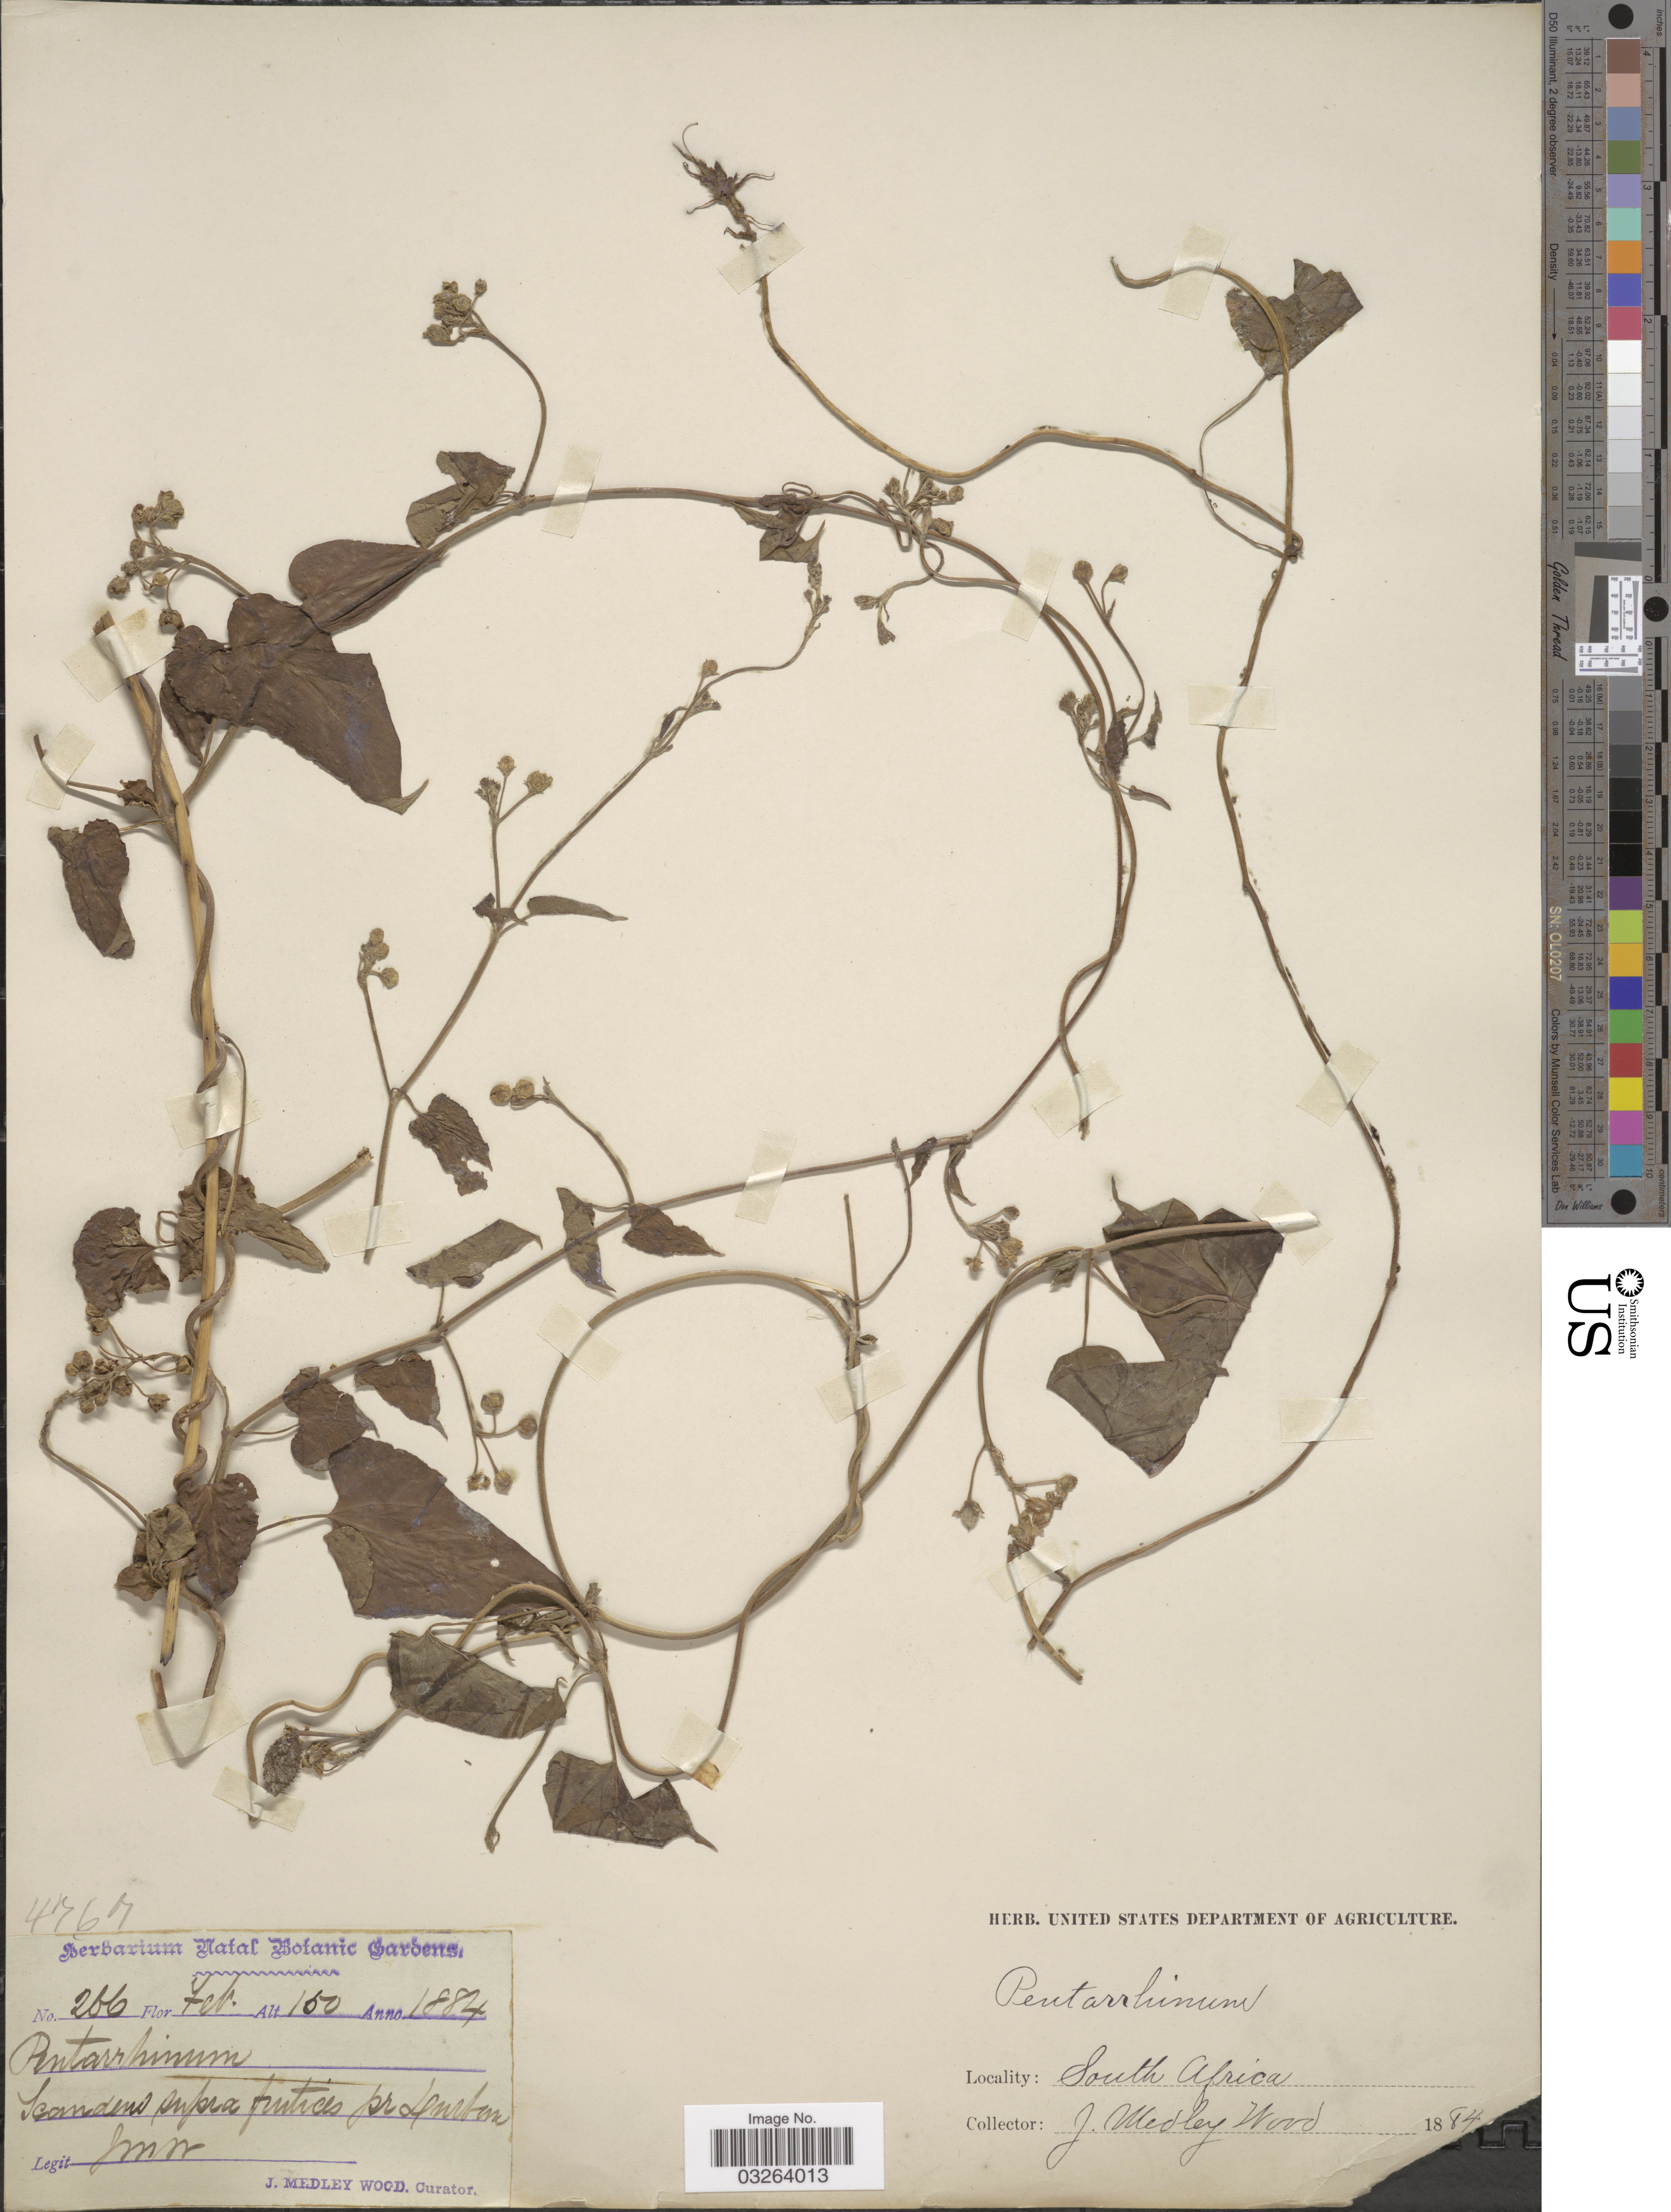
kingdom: Plantae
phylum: Tracheophyta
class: Magnoliopsida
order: Gentianales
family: Apocynaceae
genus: Pentarrhinum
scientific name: Pentarrhinum sp.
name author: E. Mey.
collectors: J. Medley Wood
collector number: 266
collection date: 1884-02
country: South Africa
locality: Scandens supra frutices pr Durban.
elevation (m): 150